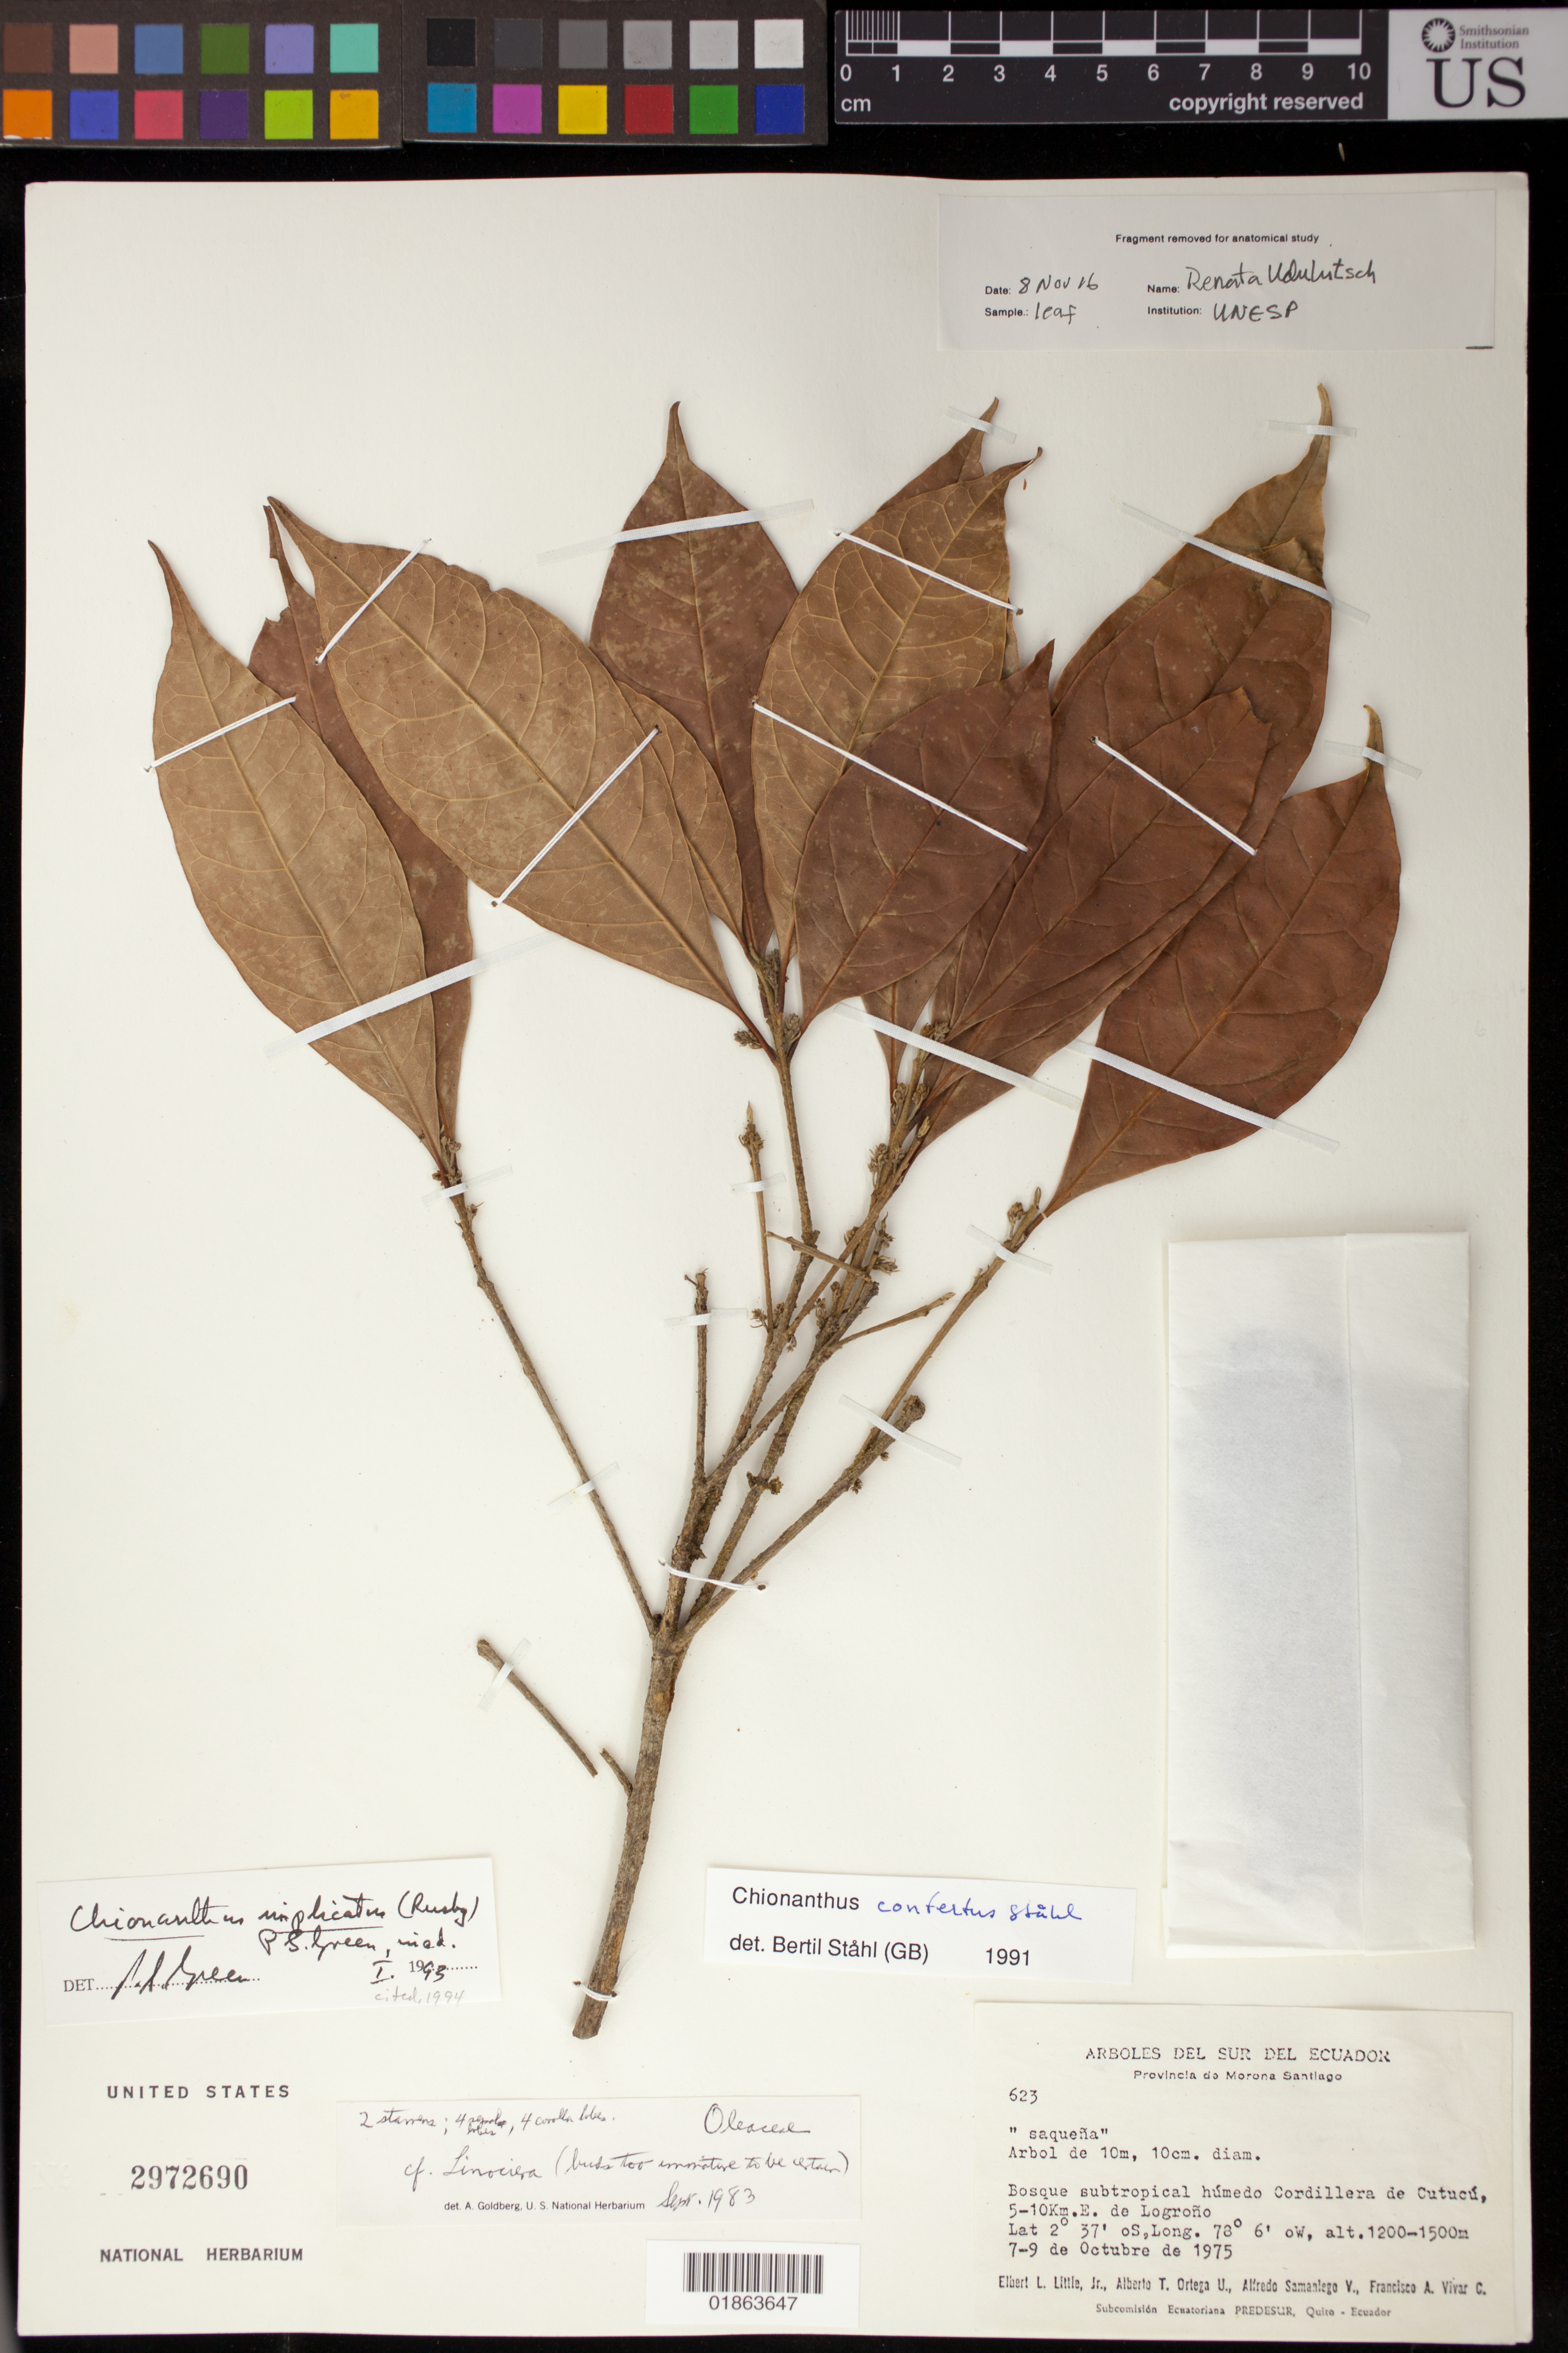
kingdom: Plantae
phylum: Tracheophyta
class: Magnoliopsida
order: Lamiales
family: Oleaceae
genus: Chionanthus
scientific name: Chionanthus implicatus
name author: (Rusby) P.S. Green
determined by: Green, P. S.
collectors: E. L. Little, A. T. Ortega U., A. Samanlego-V. & F. A. Vivar C.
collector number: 623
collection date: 1975-10-07/1975-10-09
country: Ecuador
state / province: Morona-Santiago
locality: Cordillera de Cutucú, 5-10 km E de Logroño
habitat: Bosque subtropical húmedo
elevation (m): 1200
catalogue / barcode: US 2972690